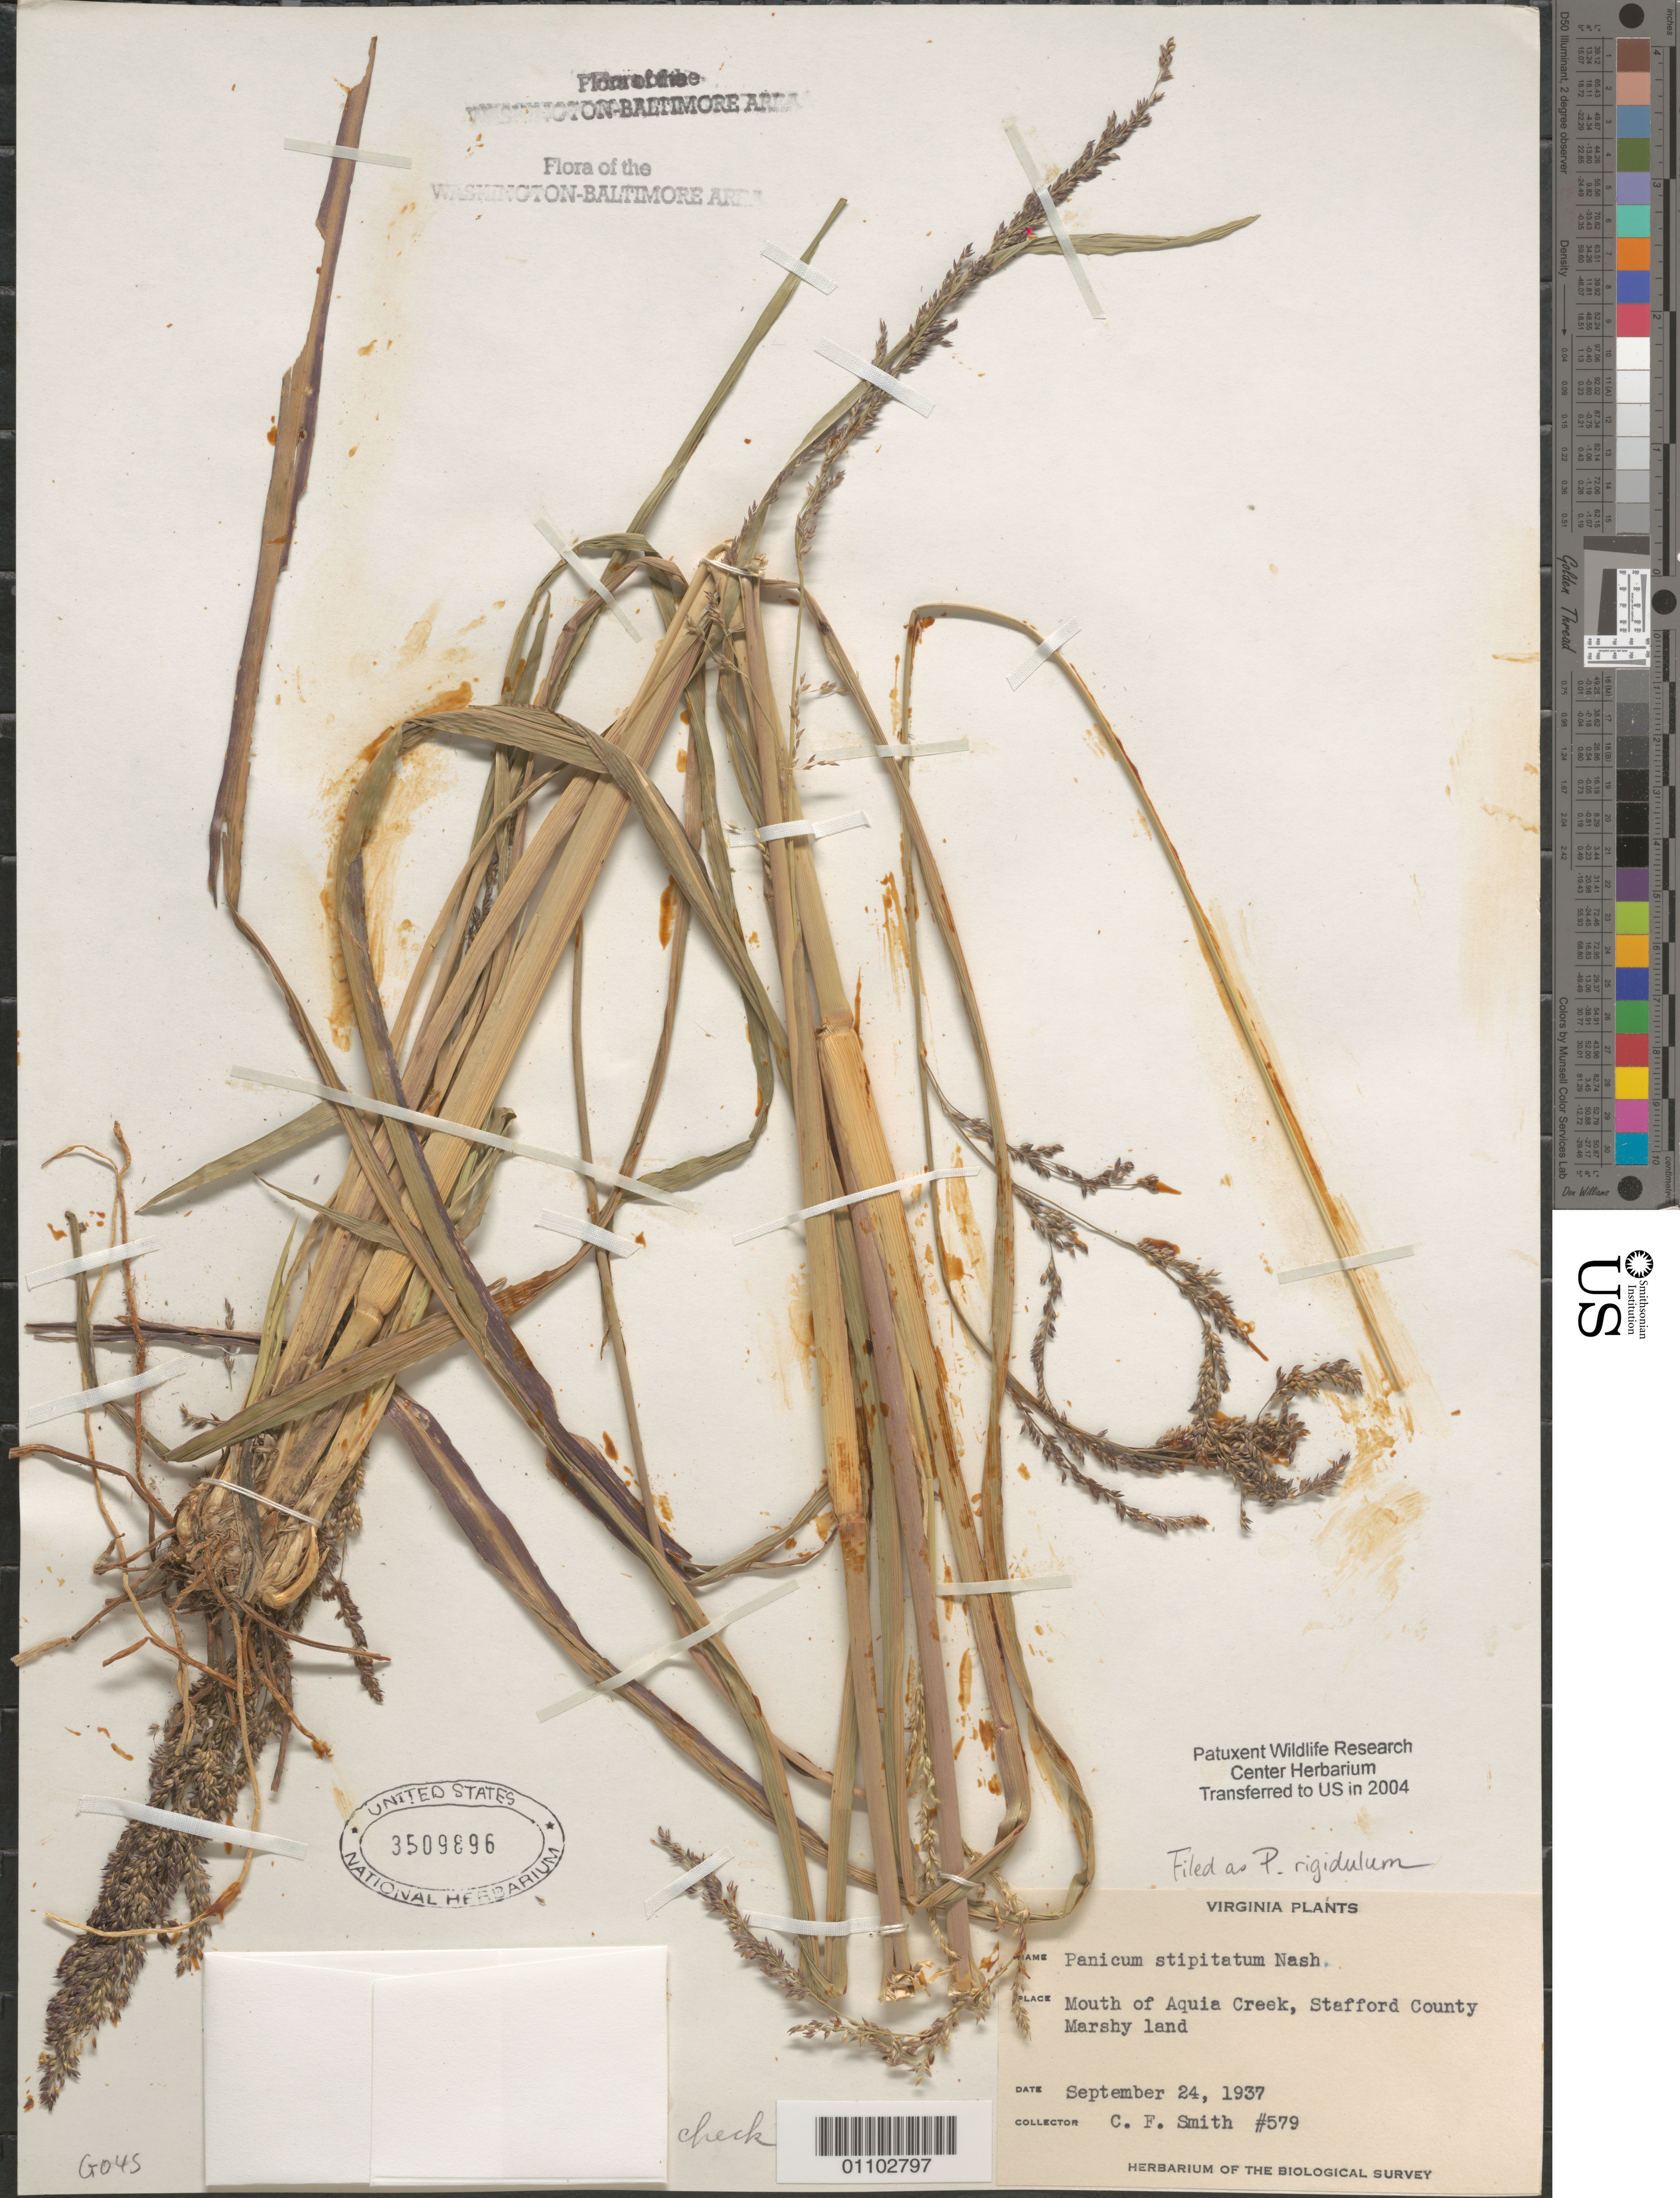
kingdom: Plantae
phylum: Tracheophyta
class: Liliopsida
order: Poales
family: Poaceae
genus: Coleataenia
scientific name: Coleataenia rigidula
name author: (Bosc ex Nees) LeBlond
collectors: C. F. Smith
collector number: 579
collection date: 1937-09-24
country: United States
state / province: Virginia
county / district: Stafford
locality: Mouth of Aquia Creek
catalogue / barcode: US 3509896